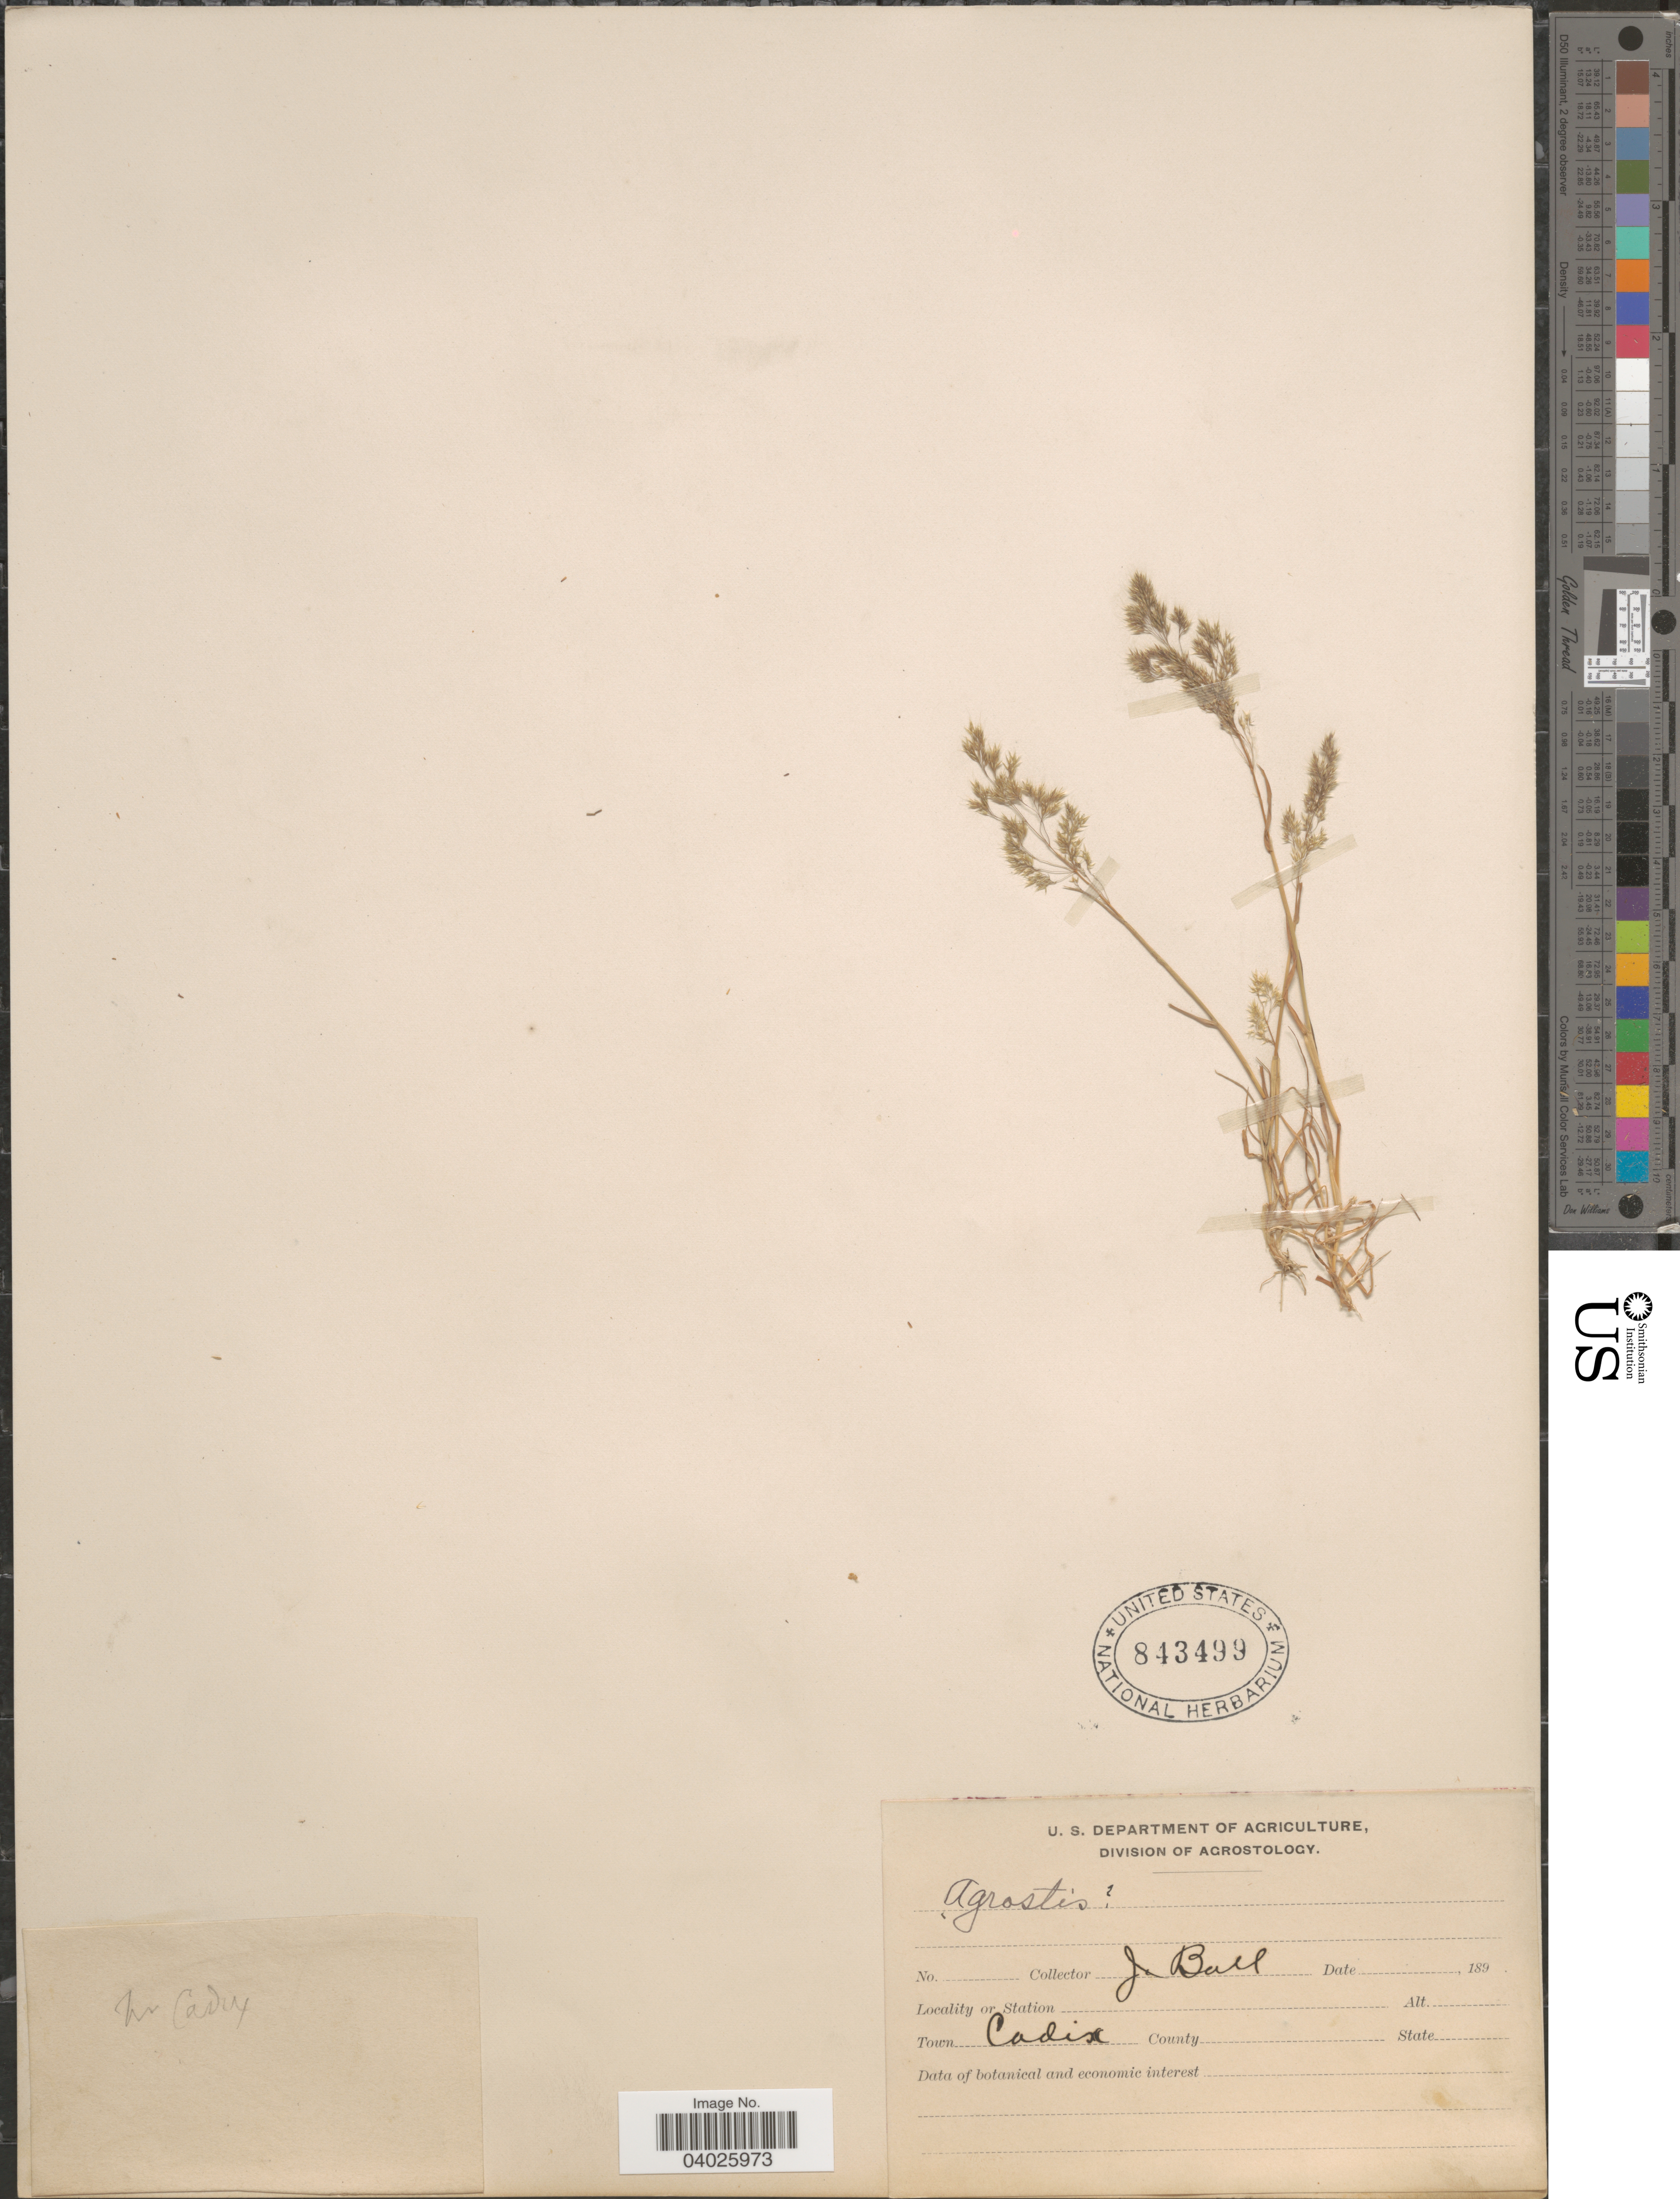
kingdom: Plantae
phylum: Tracheophyta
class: Liliopsida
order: Poales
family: Poaceae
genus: Agrostis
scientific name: Agrostis sp.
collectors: J. Ball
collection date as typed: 189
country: France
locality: Town Cadix.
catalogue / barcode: US 843499